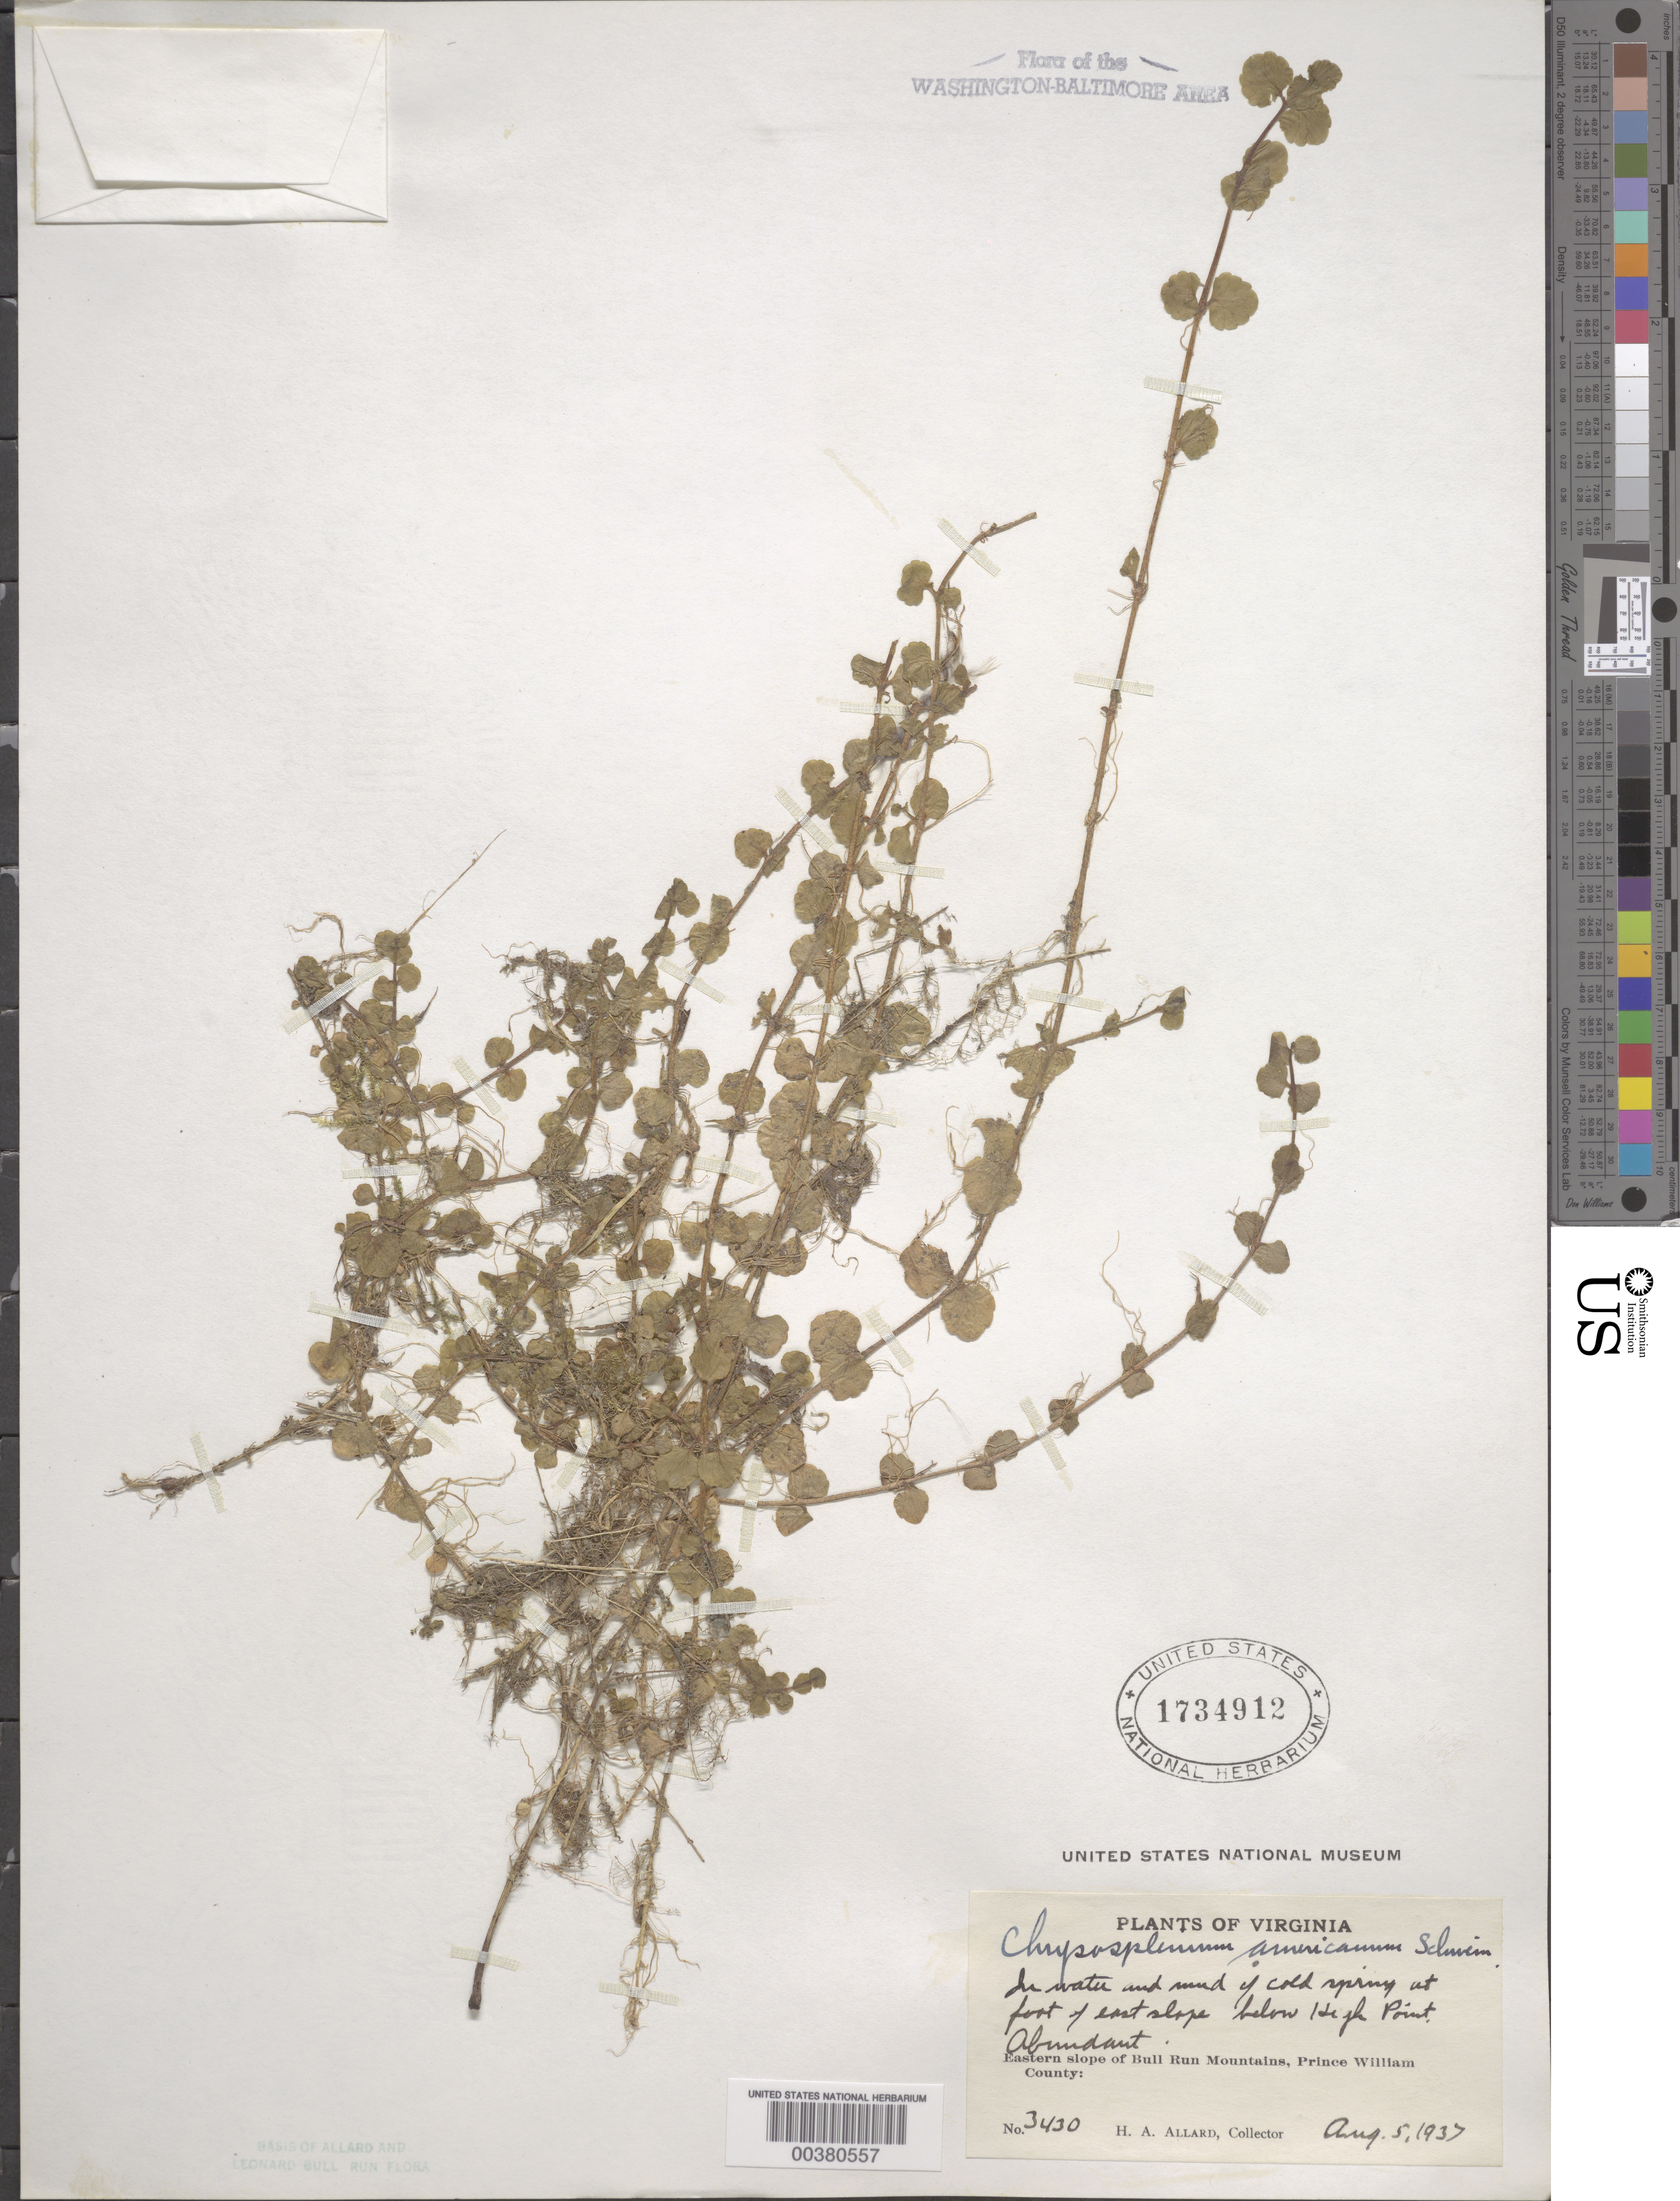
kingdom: Plantae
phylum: Tracheophyta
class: Magnoliopsida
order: Saxifragales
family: Saxifragaceae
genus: Chrysosplenium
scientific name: Chrysosplenium americanum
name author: Schwein.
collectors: H. A. Allard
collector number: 3430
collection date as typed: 05 Aug 1937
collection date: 1937-08-05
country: United States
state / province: Virginia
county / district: Prince William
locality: Below High Point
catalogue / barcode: US 1734912